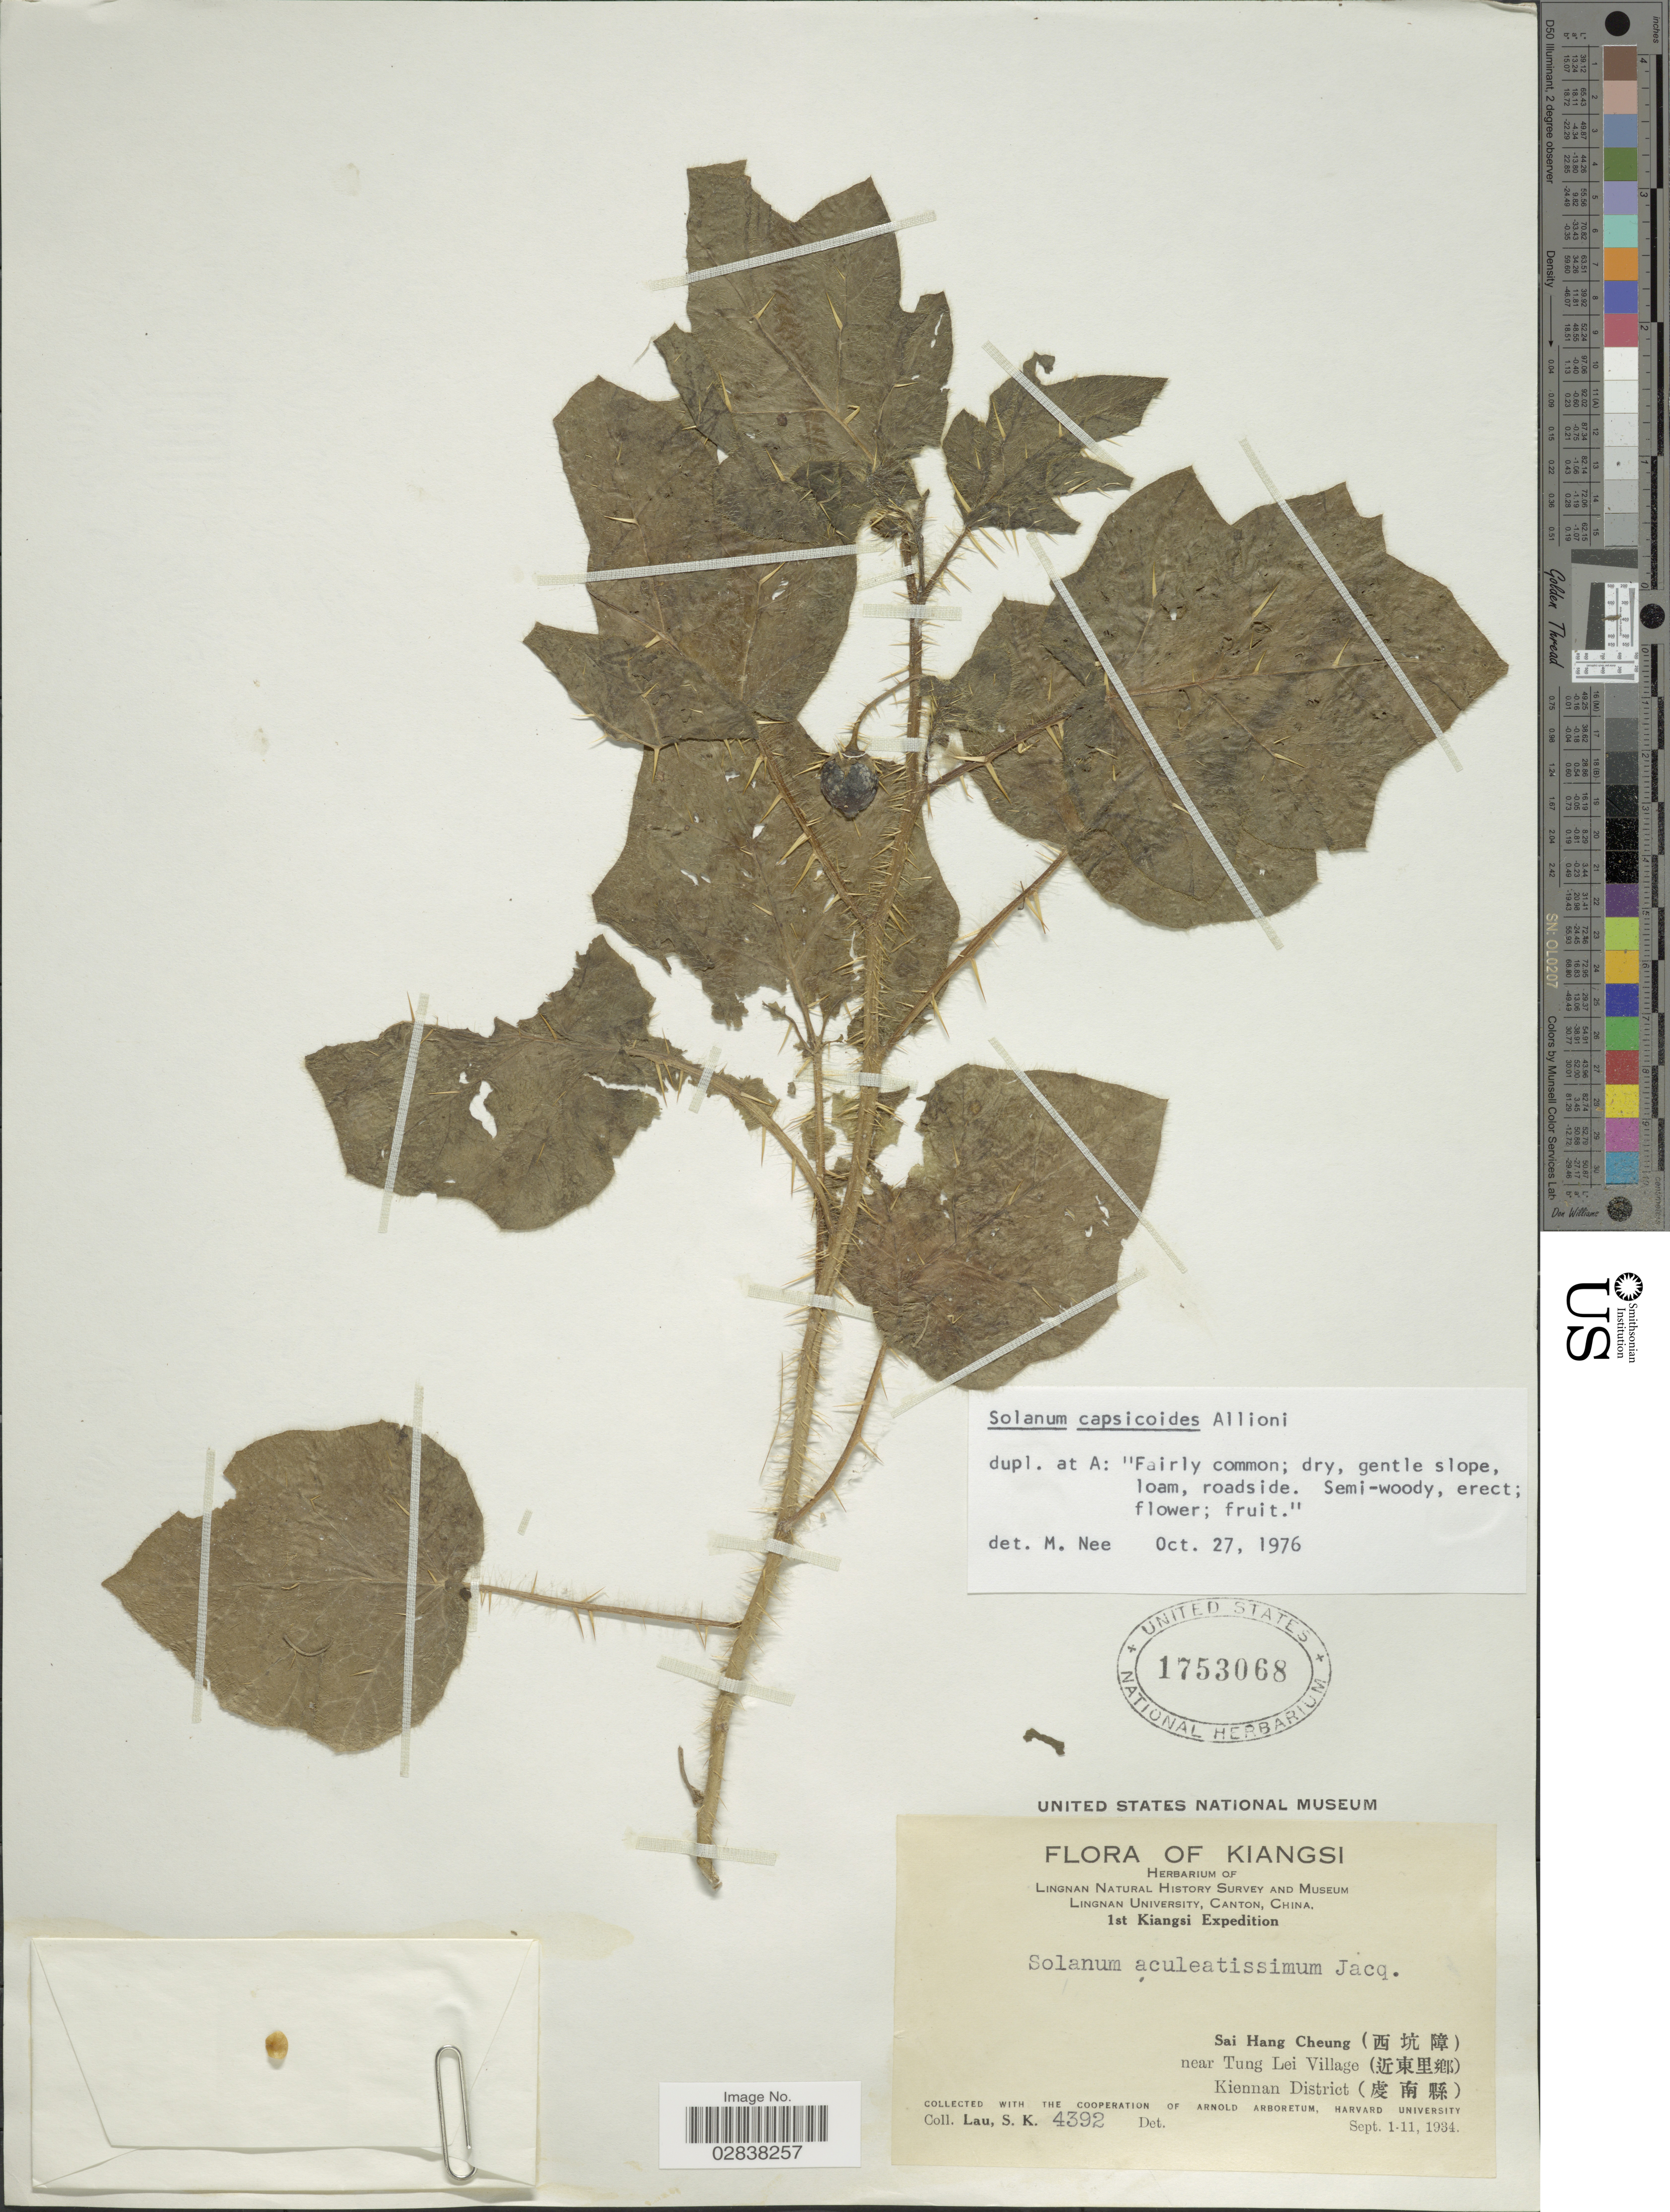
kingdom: Plantae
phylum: Tracheophyta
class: Magnoliopsida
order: Solanales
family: Solanaceae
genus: Solanum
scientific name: Solanum capsicoides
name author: All.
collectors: S. K. Lau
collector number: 4392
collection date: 1934-09-01/1934-09-11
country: China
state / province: Jiangxi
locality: Sai Hang Cheung (X), near Tung Lei Village (X), Kiennan District (X).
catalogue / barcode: US 1753068